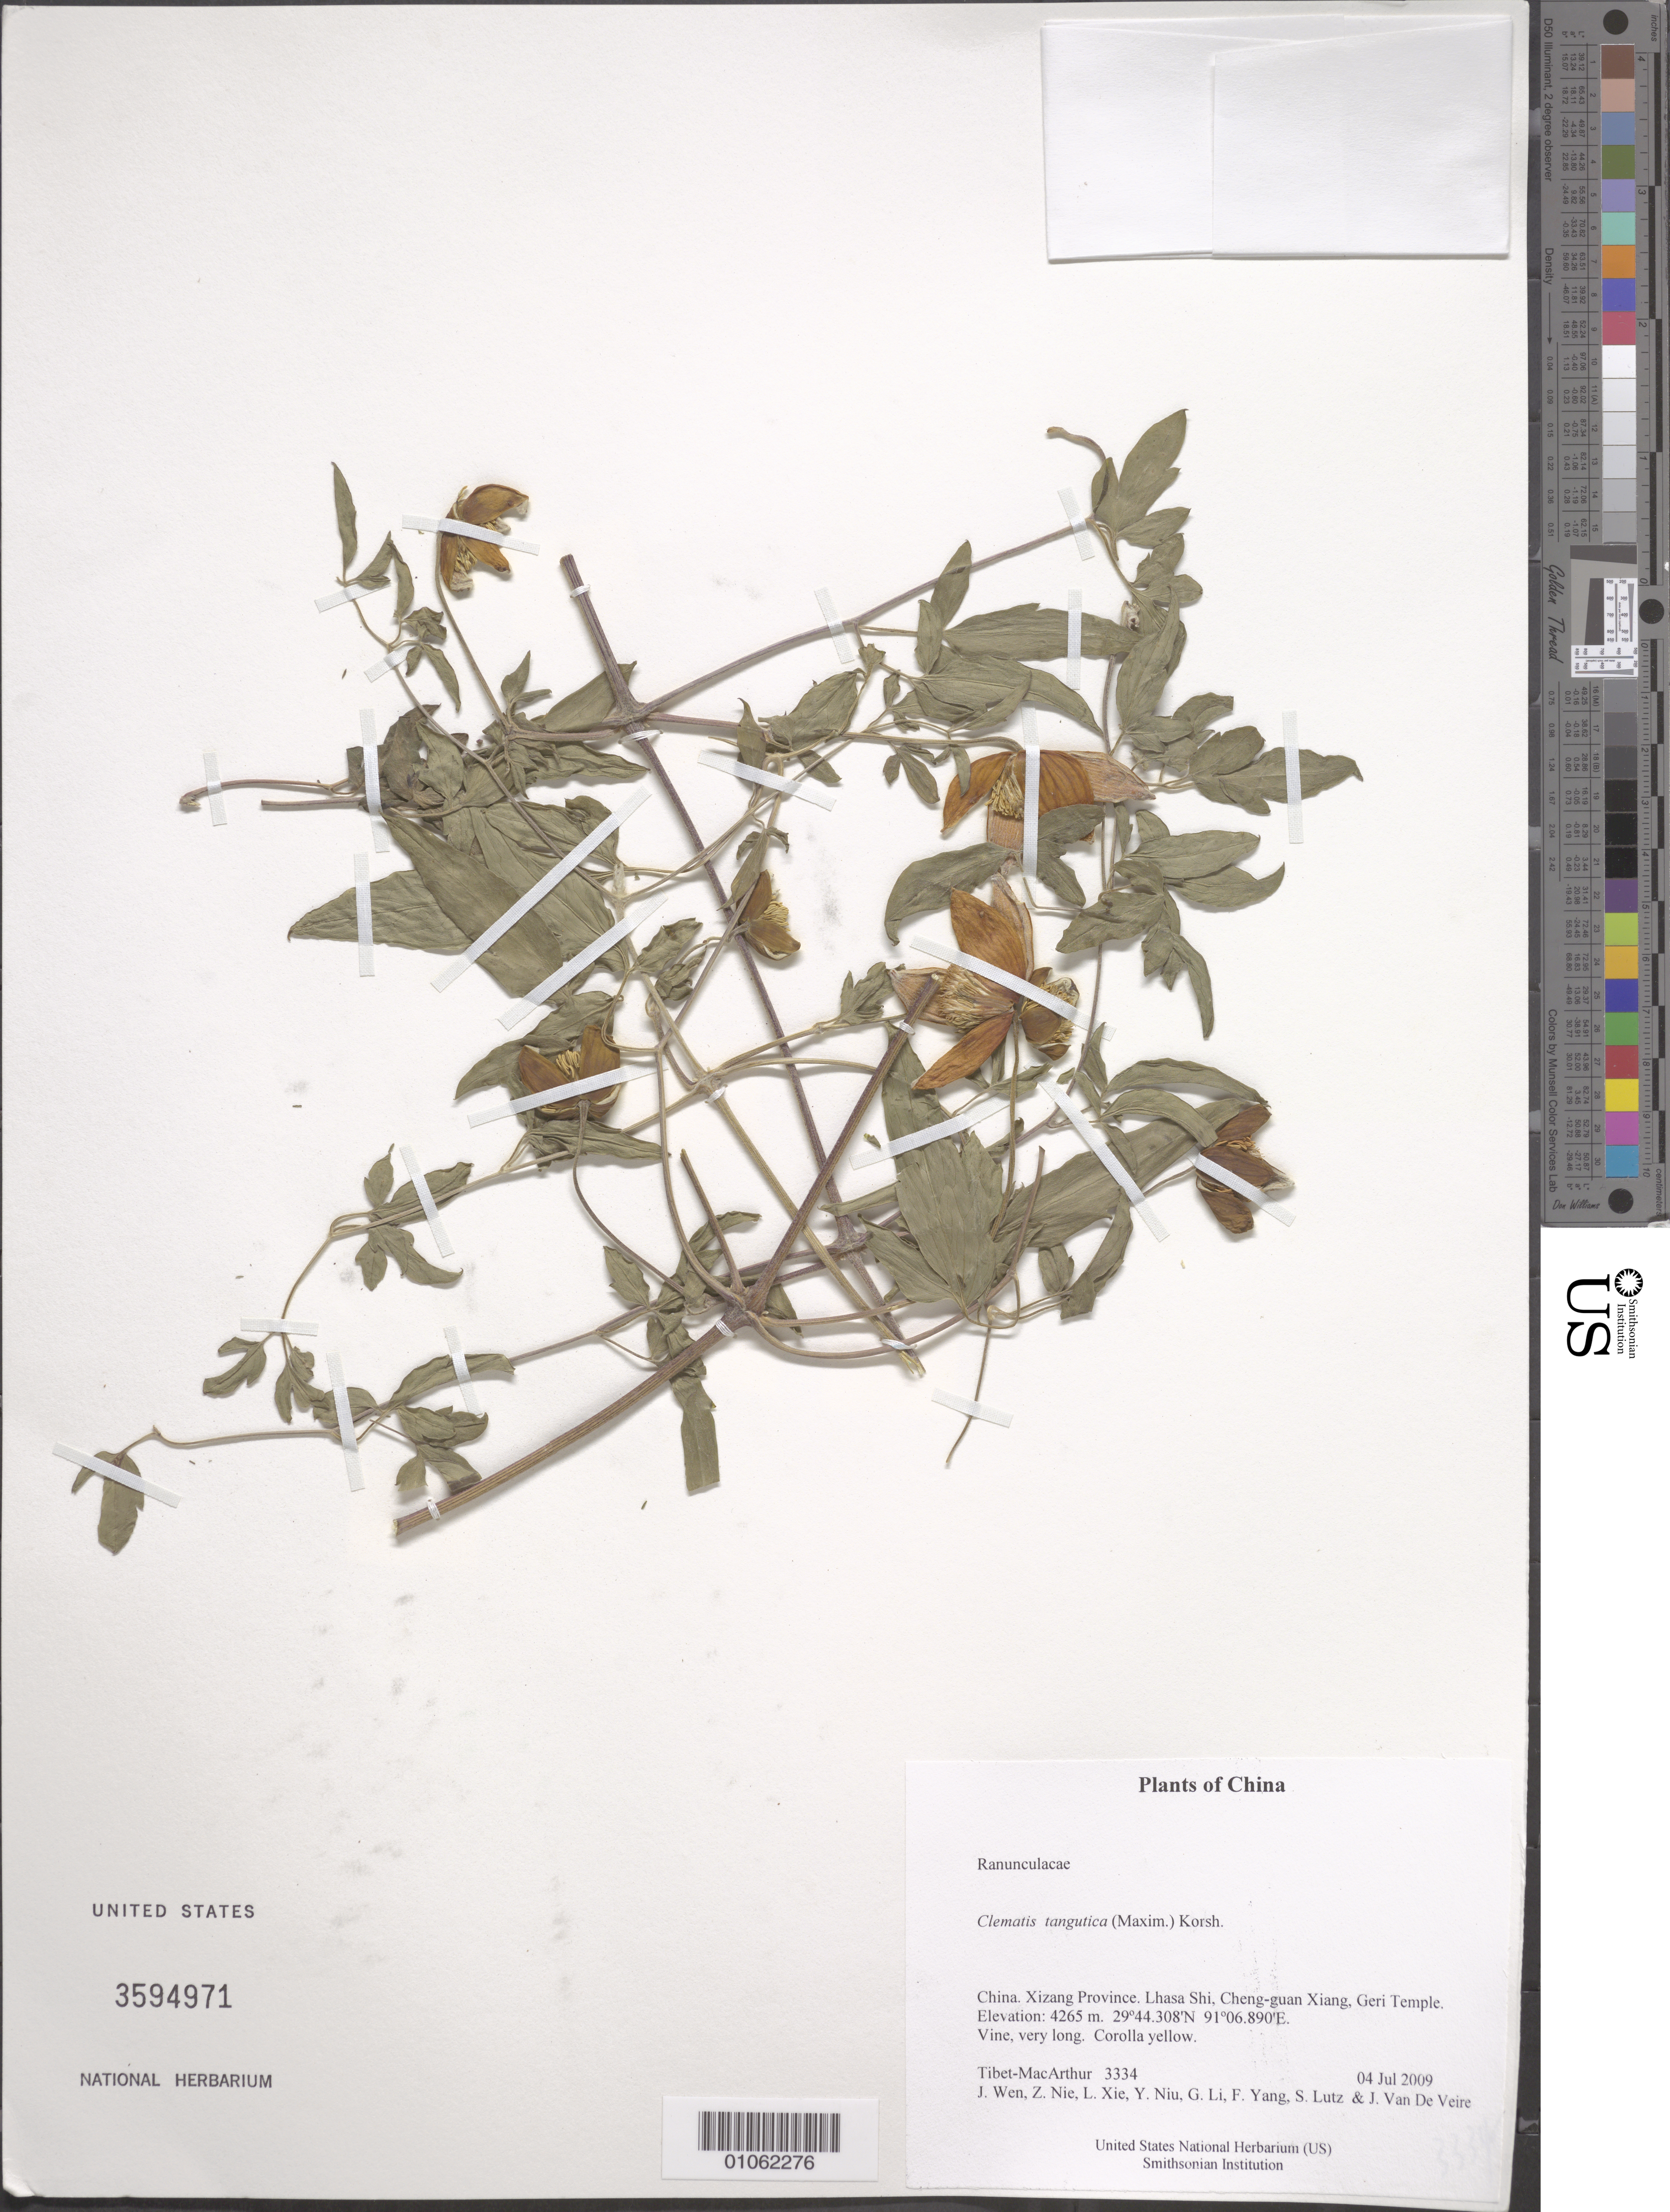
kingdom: Plantae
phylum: Tracheophyta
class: Magnoliopsida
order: Ranunculales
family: Ranunculaceae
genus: Clematis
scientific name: Clematis tangutica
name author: (Maxim.) Korsh.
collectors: Tibet-MacArthur, J. Wen, Z. Nie, L. Xie, Y. Niu, G. Li, F. Yang, S. Lutz & J. Van De Veire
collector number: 3334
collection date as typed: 04 Jul 2009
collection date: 2009-07-04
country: China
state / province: Xizang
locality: Lhasa Shi, Cheng-guan Xiang, Geri Temple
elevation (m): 4265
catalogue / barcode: US 3594971